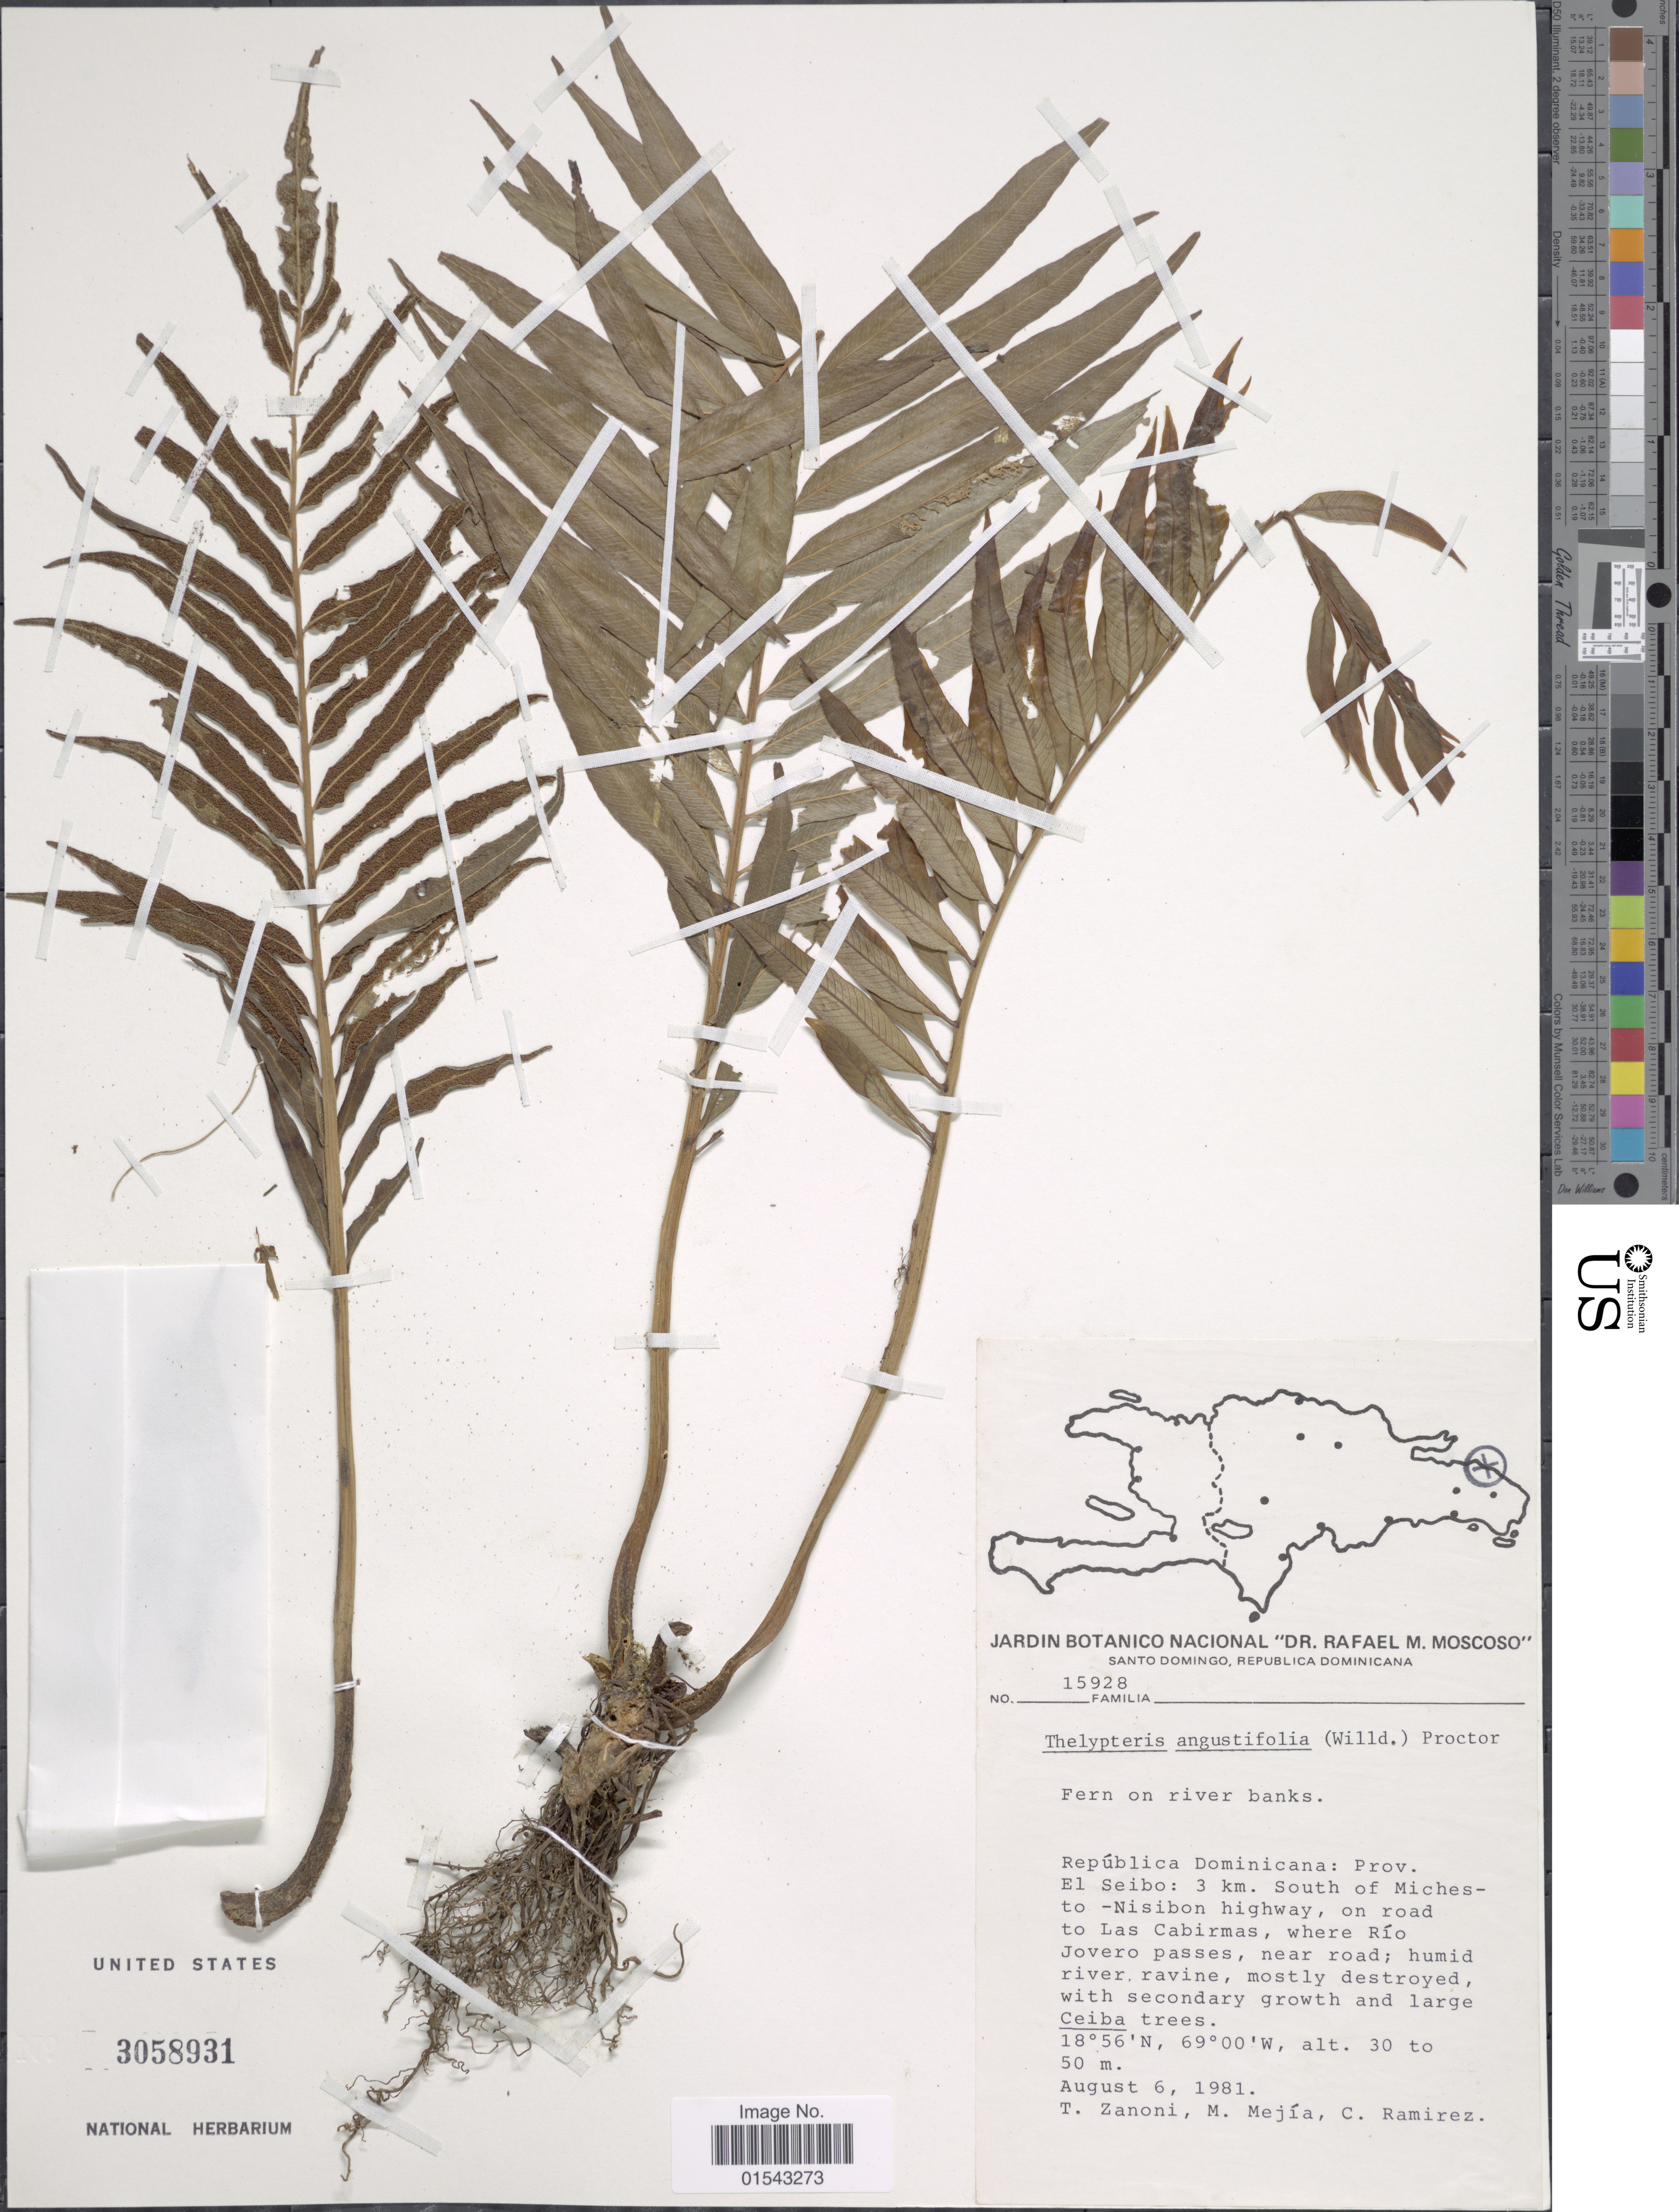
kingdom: Plantae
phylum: Tracheophyta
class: Polypodiopsida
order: Polypodiales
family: Thelypteridaceae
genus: Meniscium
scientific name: Meniscium angustifolium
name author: Willd.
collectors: T. A. Zanoni, M. Mejia & C. Ramirez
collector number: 15928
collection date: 1981-08-06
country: Dominican Republic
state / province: El Seíbo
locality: Republica Dominicana: Prov. El Seibo: 3 km. South of Miches- to -Nisibon highway, on road to Las Cabirmas, where Rio Jovero passes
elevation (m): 30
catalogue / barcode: US 3058931